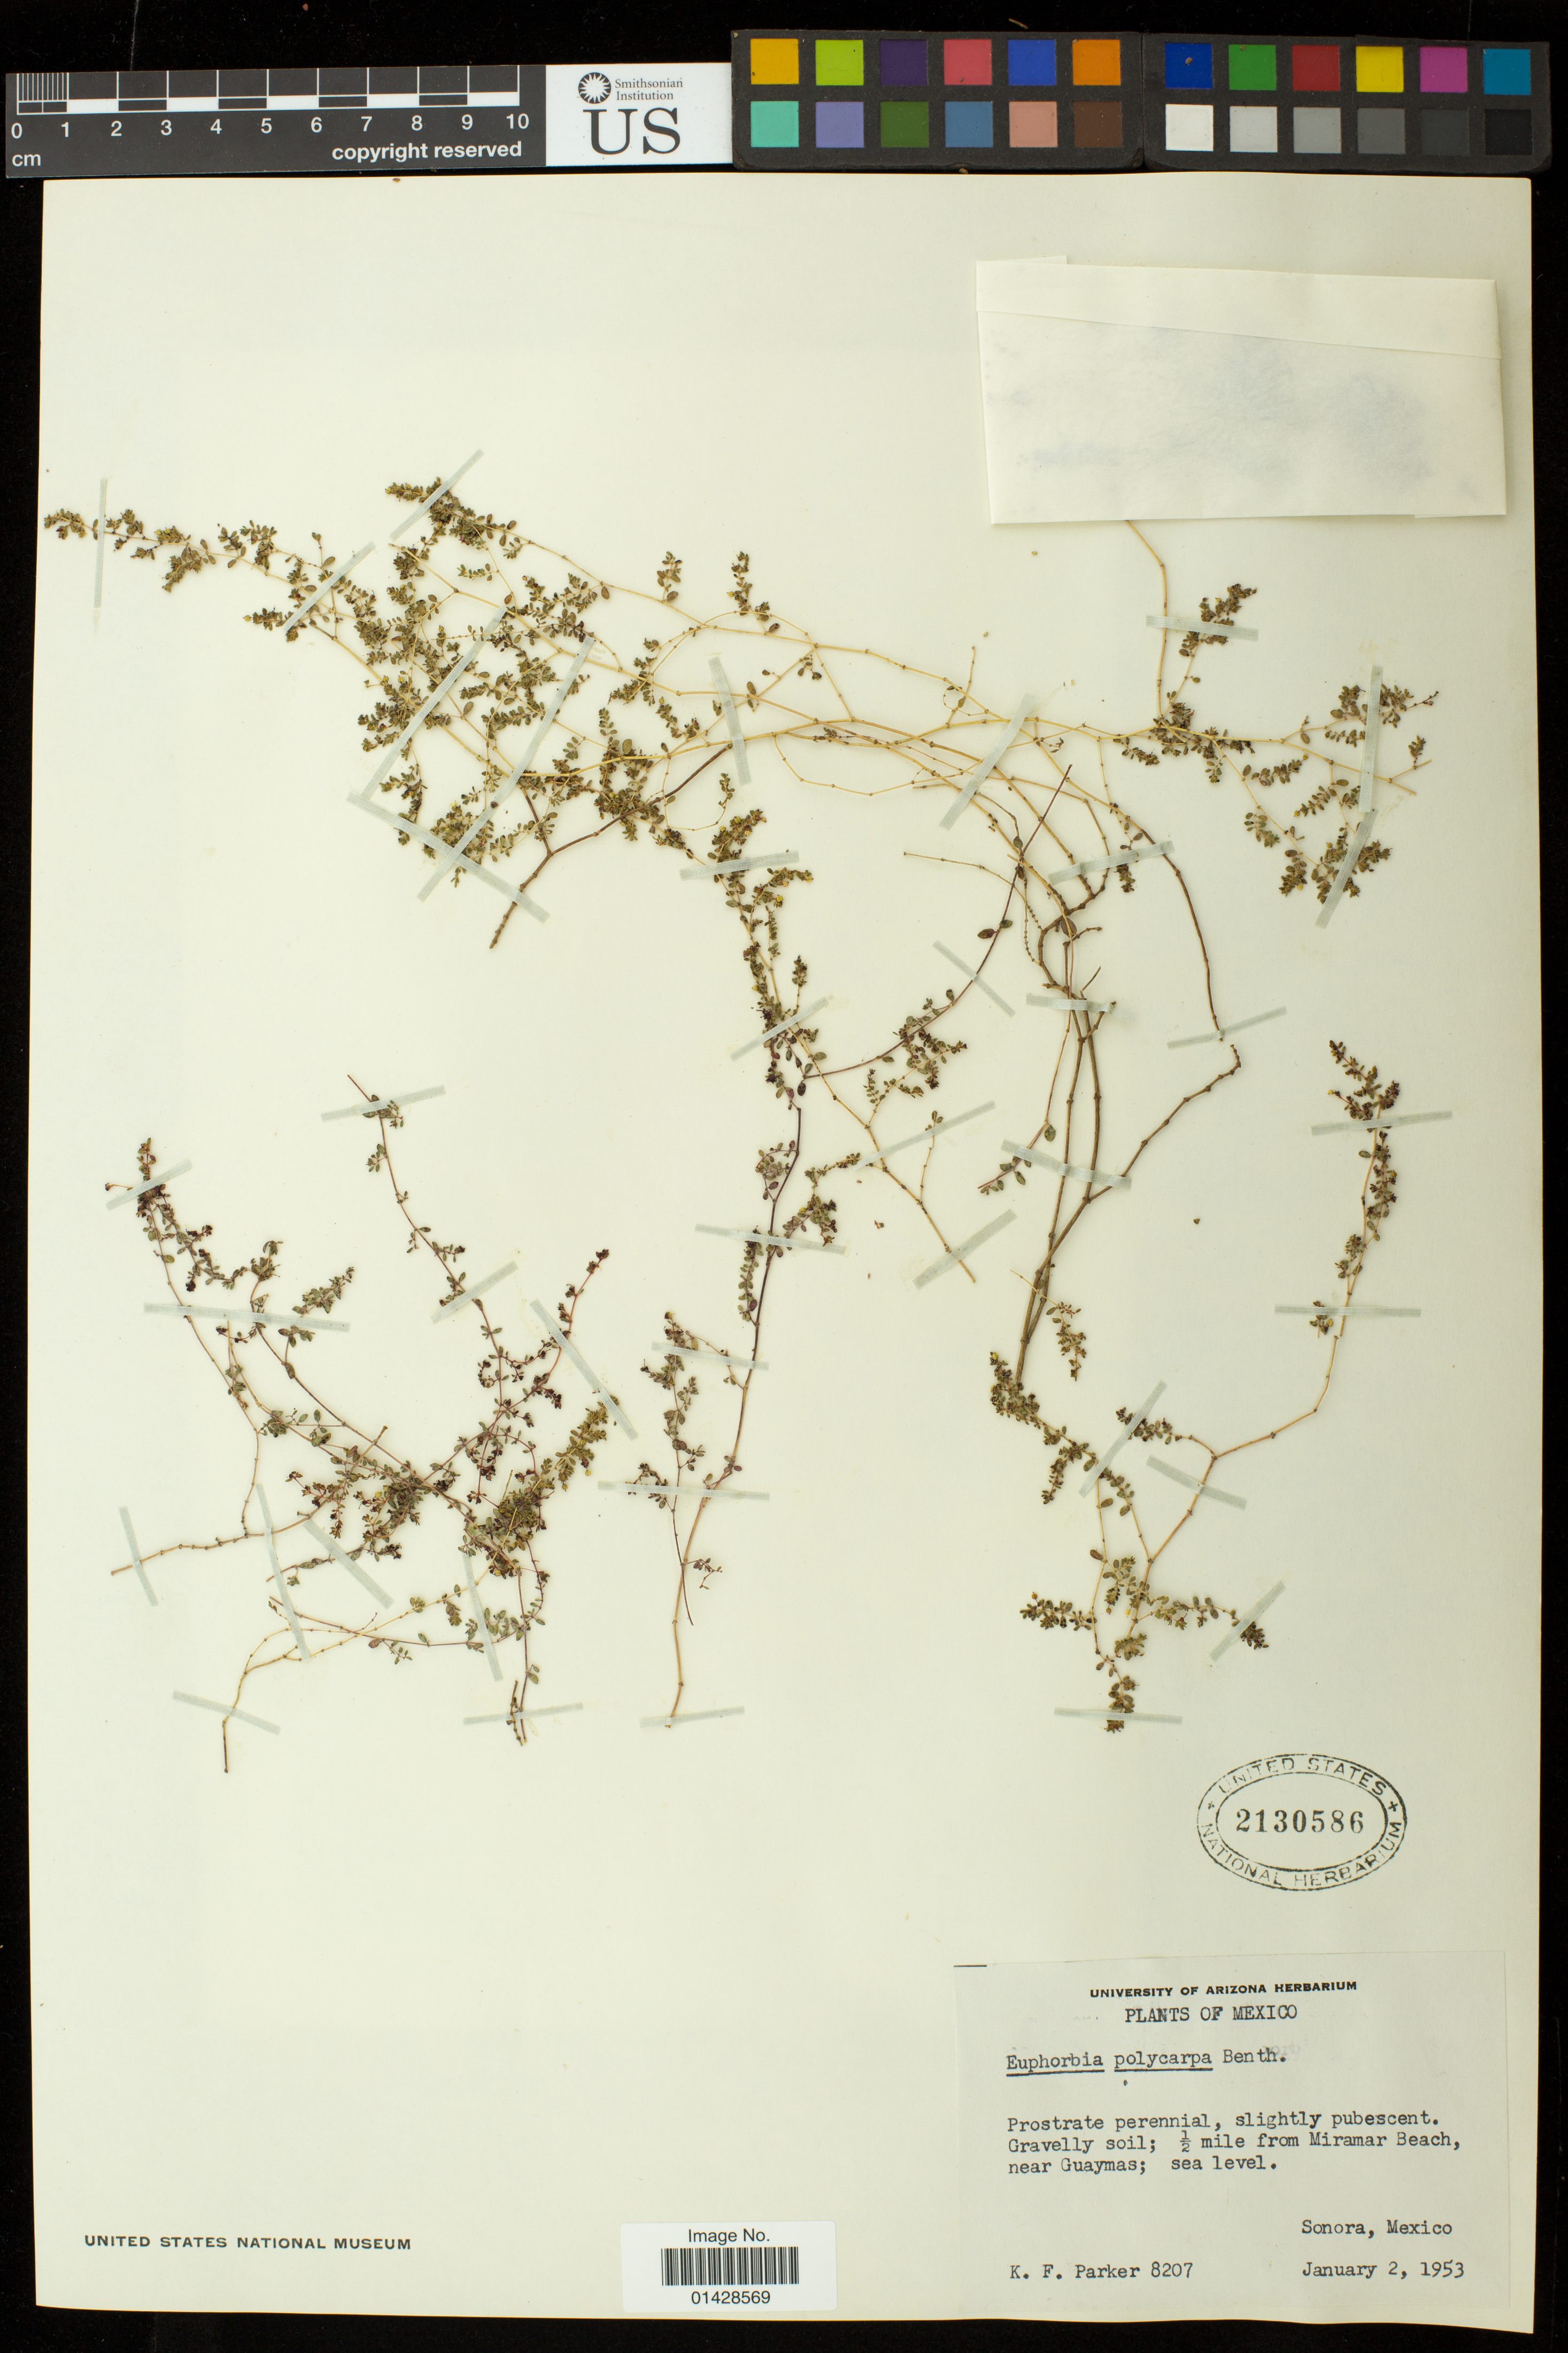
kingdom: Plantae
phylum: Tracheophyta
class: Magnoliopsida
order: Malpighiales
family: Euphorbiaceae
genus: Euphorbia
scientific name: Euphorbia polycarpa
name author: Benth.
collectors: K. F. Parker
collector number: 8207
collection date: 1953-01-02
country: Mexico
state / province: Sonora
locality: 1/2 mile from Miramar Beach, near Guaymas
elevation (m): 0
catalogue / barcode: US 2130586